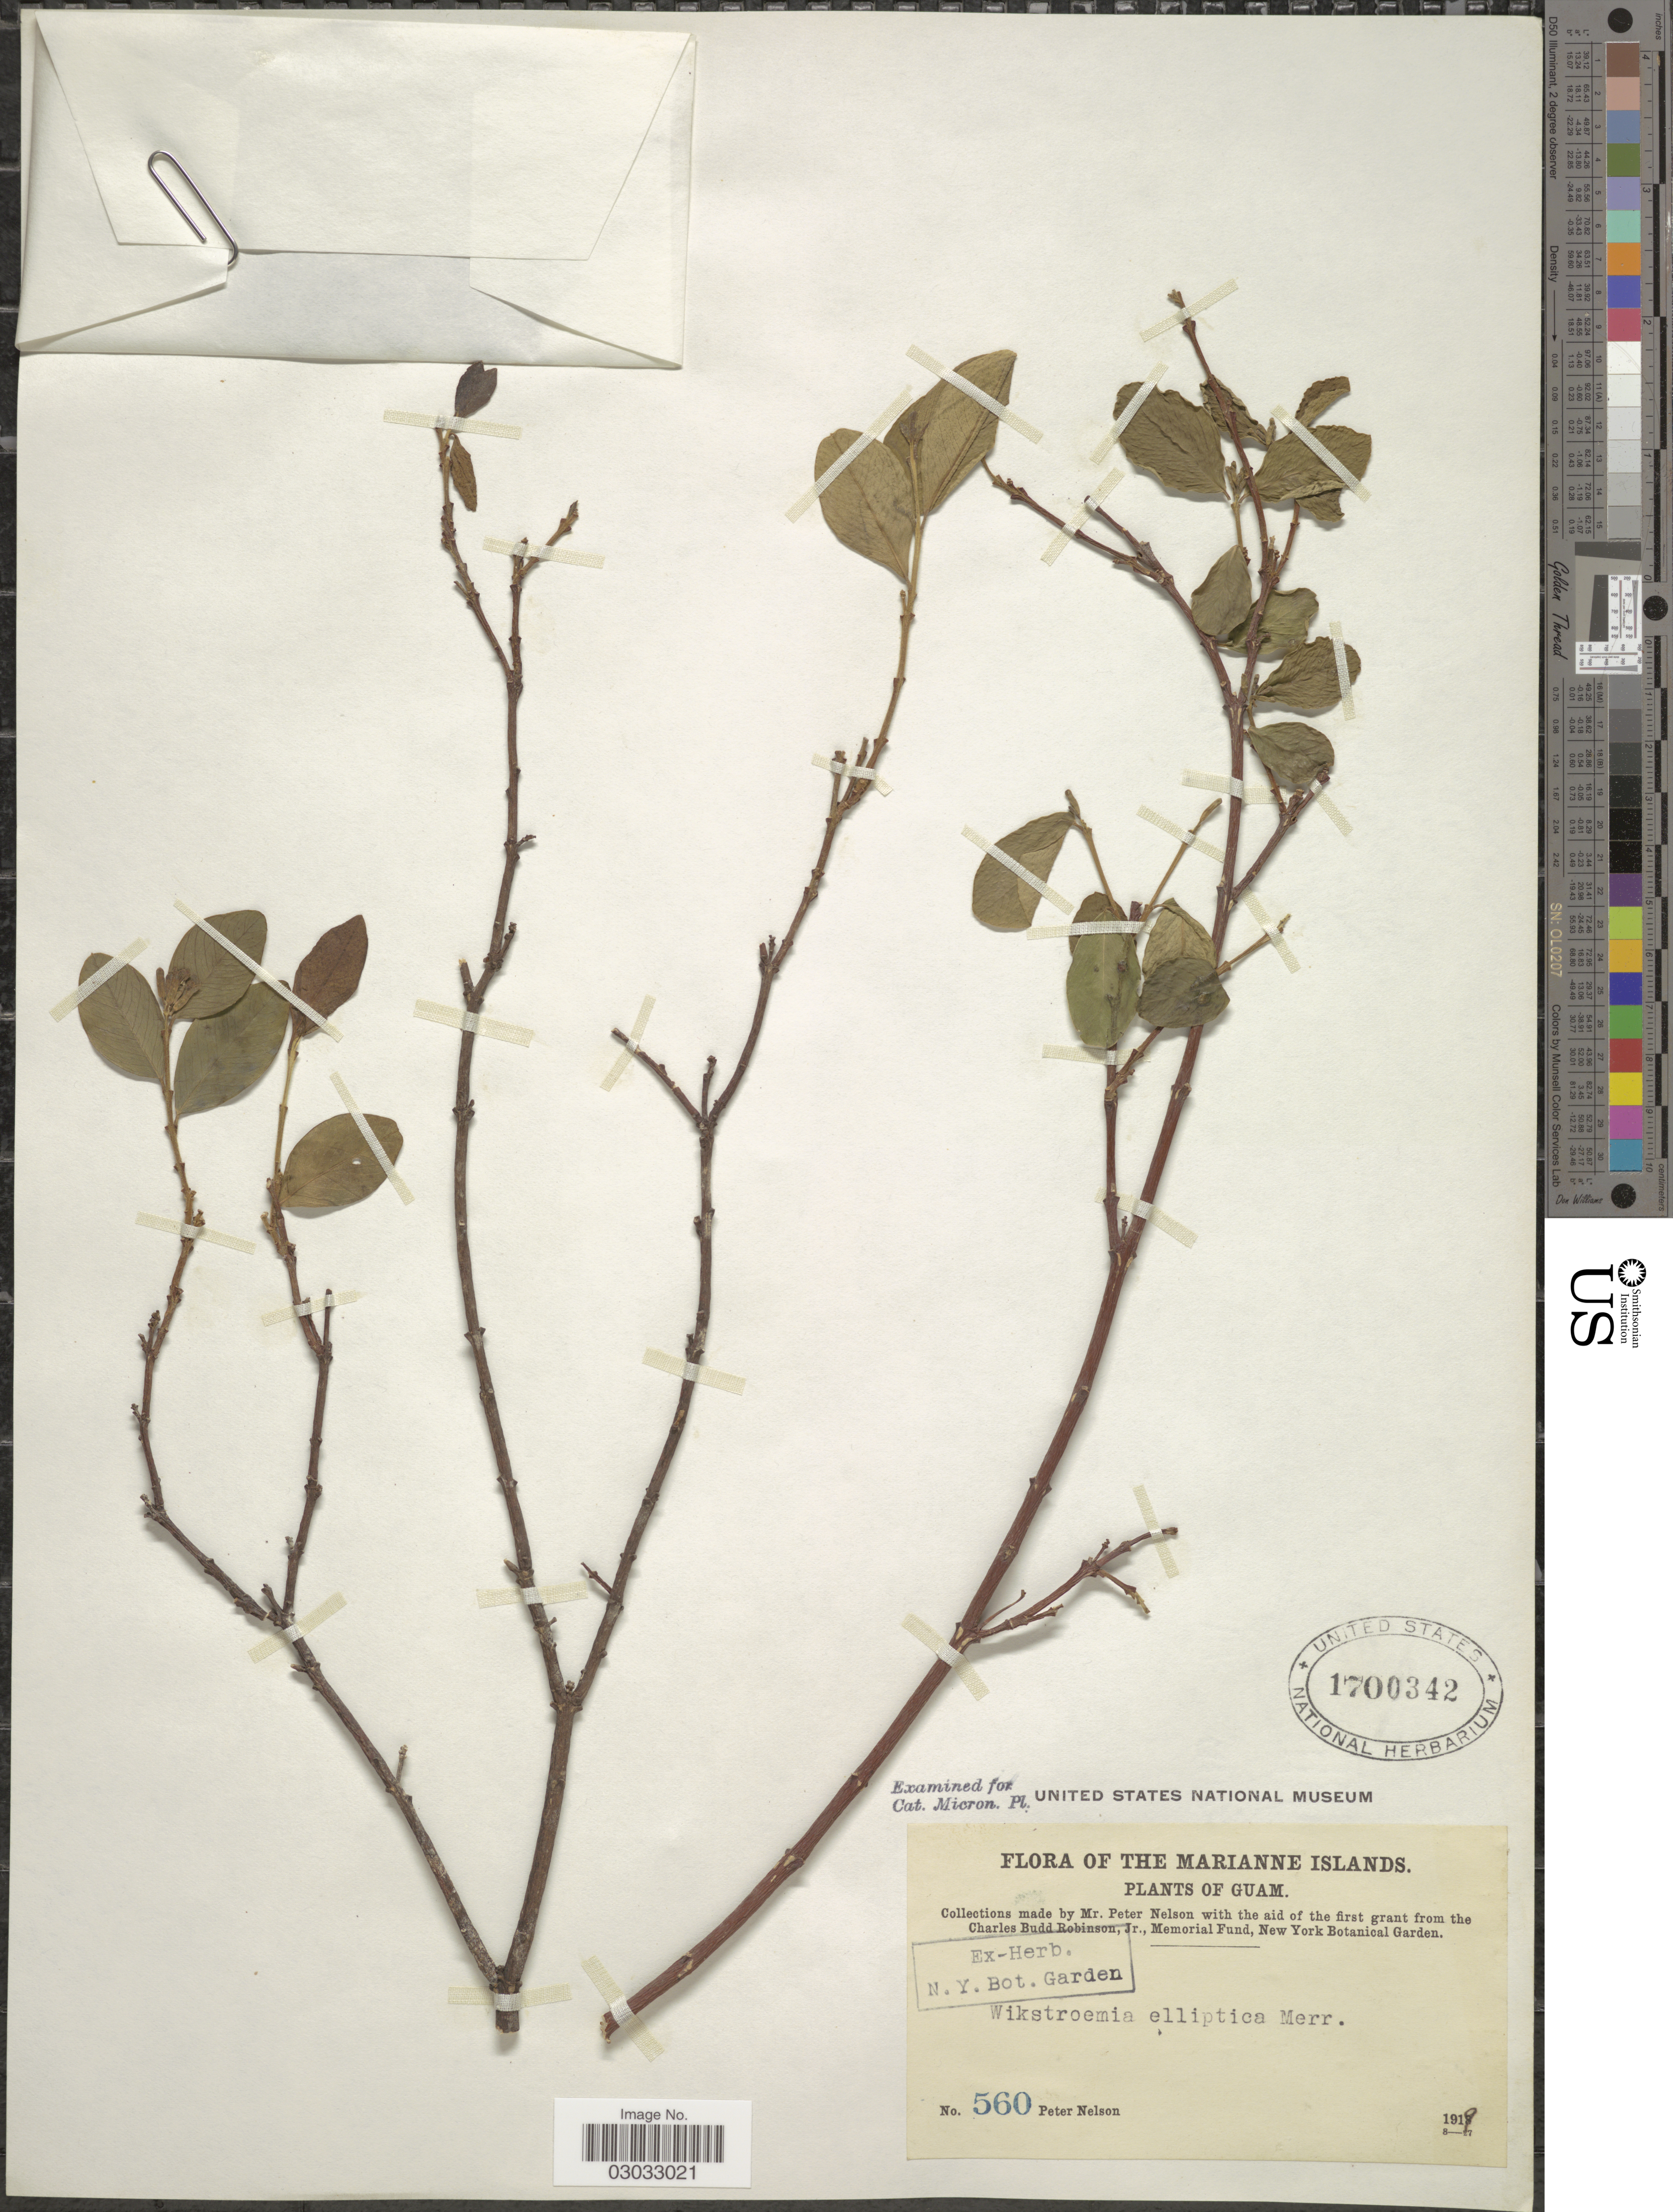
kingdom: Plantae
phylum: Tracheophyta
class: Magnoliopsida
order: Malvales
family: Thymelaeaceae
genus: Wikstroemia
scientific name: Wikstroemia elliptica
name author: Merr.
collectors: P. Nelson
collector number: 560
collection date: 1919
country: Guam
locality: The Marianne Islands.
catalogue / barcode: US 1700342